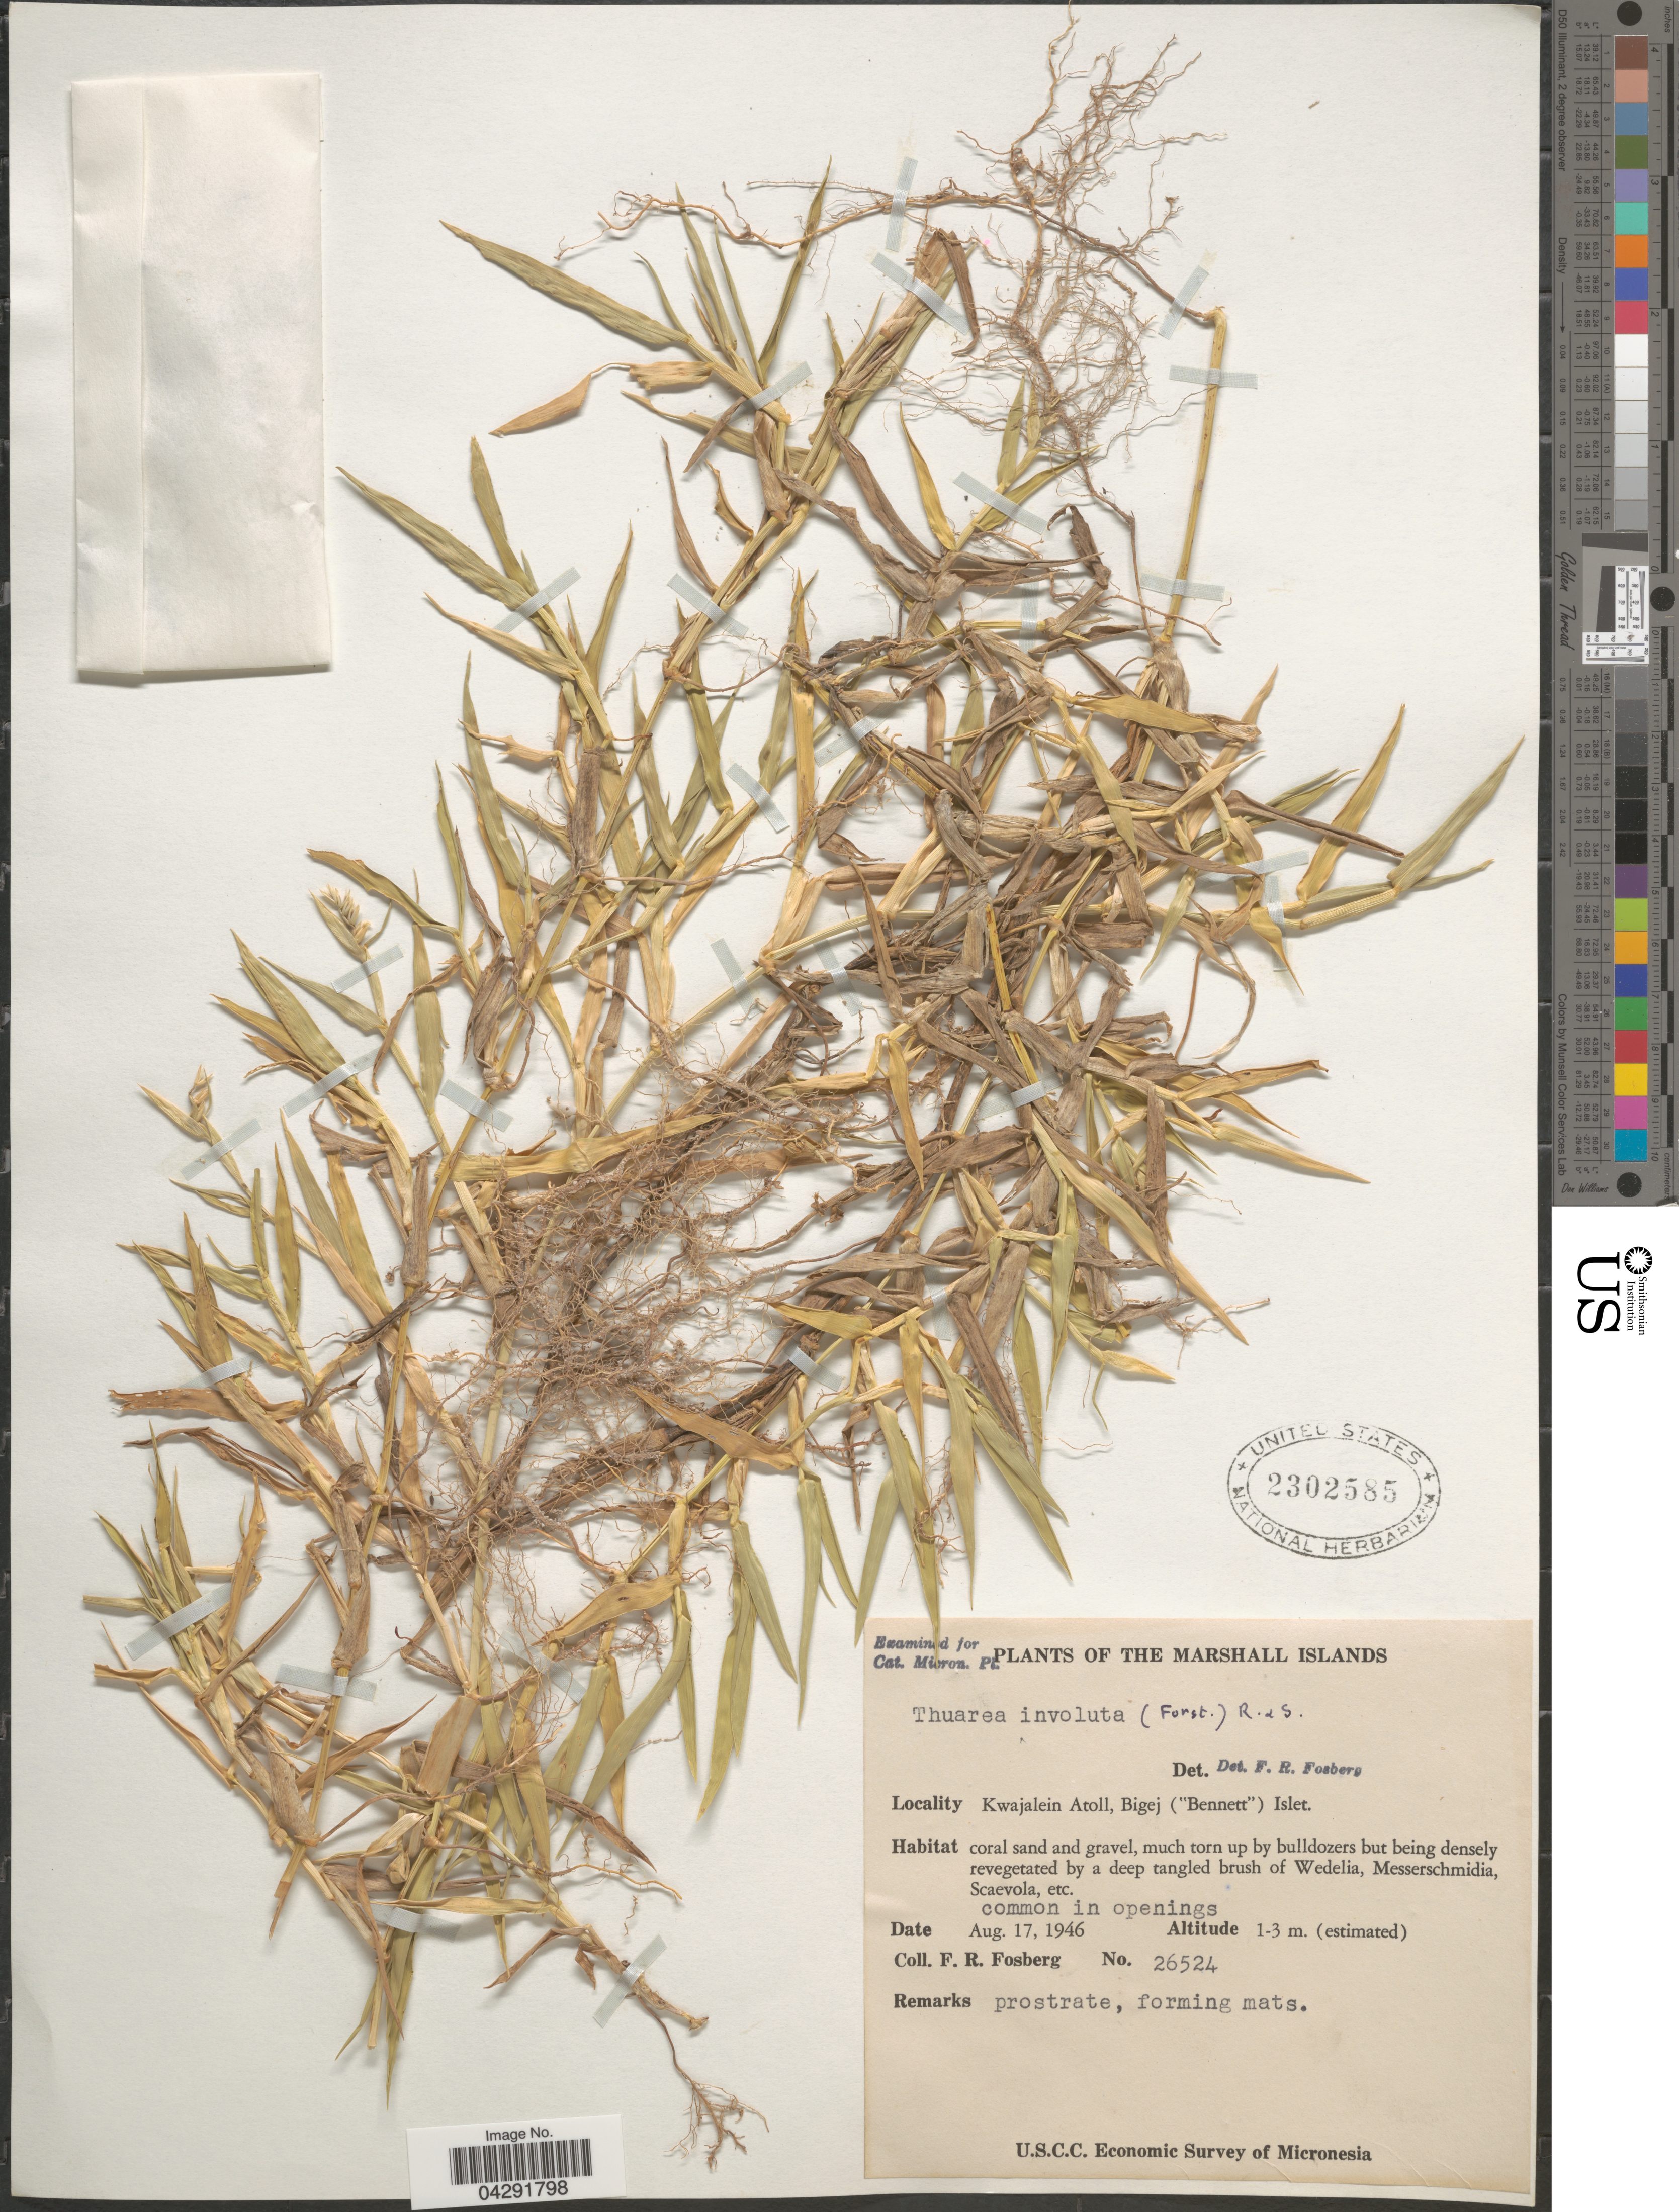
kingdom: Plantae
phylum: Tracheophyta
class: Liliopsida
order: Poales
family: Poaceae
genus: Thuarea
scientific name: Thuarea involuta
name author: (G. Forst.) R. Br. ex Sm.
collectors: F. R. Fosberg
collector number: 26524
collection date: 1946-08-17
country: Marshall Islands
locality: Kwajalein Atoll, Bigej ("Bennett") Islet. Common in openings. U.S.S.C. Economic Survey of Micronesia.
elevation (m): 1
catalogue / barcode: US 2302585